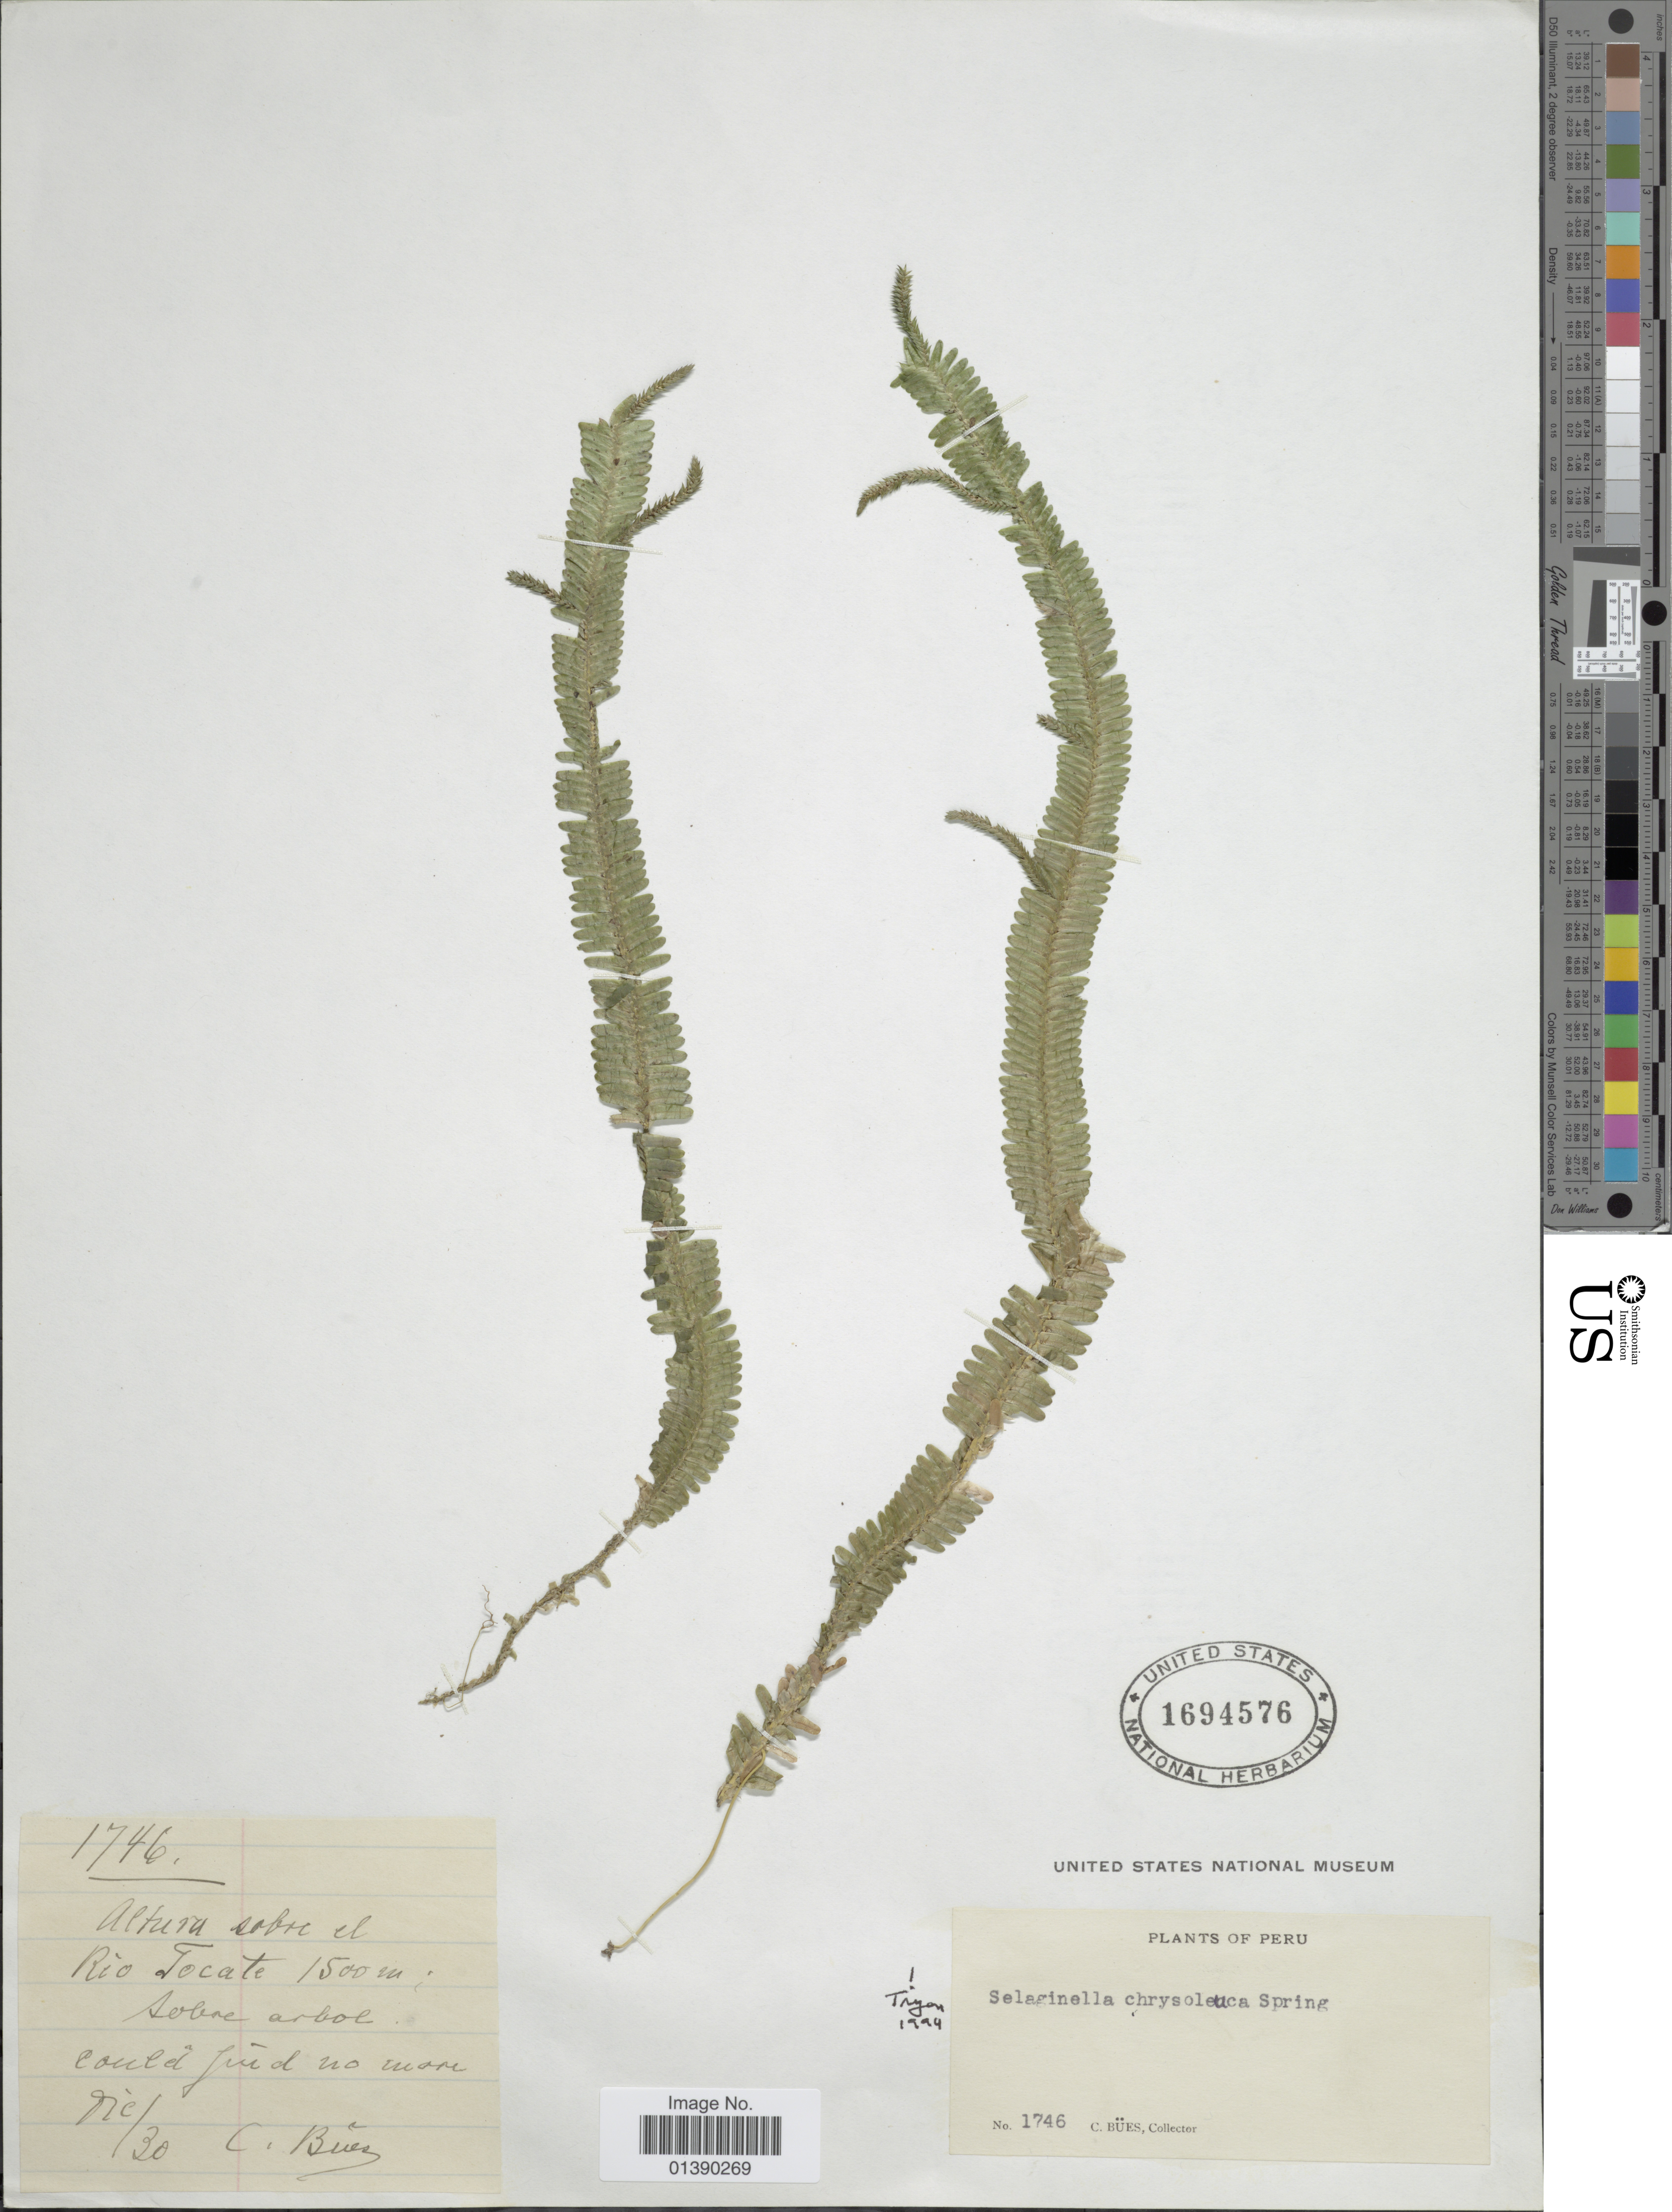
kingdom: Plantae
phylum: Tracheophyta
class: Lycopodiopsida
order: Selaginellales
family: Selaginellaceae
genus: Selaginella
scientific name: Selaginella chrysoleuca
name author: Spring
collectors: C. Bues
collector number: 1746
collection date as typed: Transcribed d/m/y: /12/30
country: Peru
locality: Altura sobre el Rio Tocate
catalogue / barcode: US 1694576